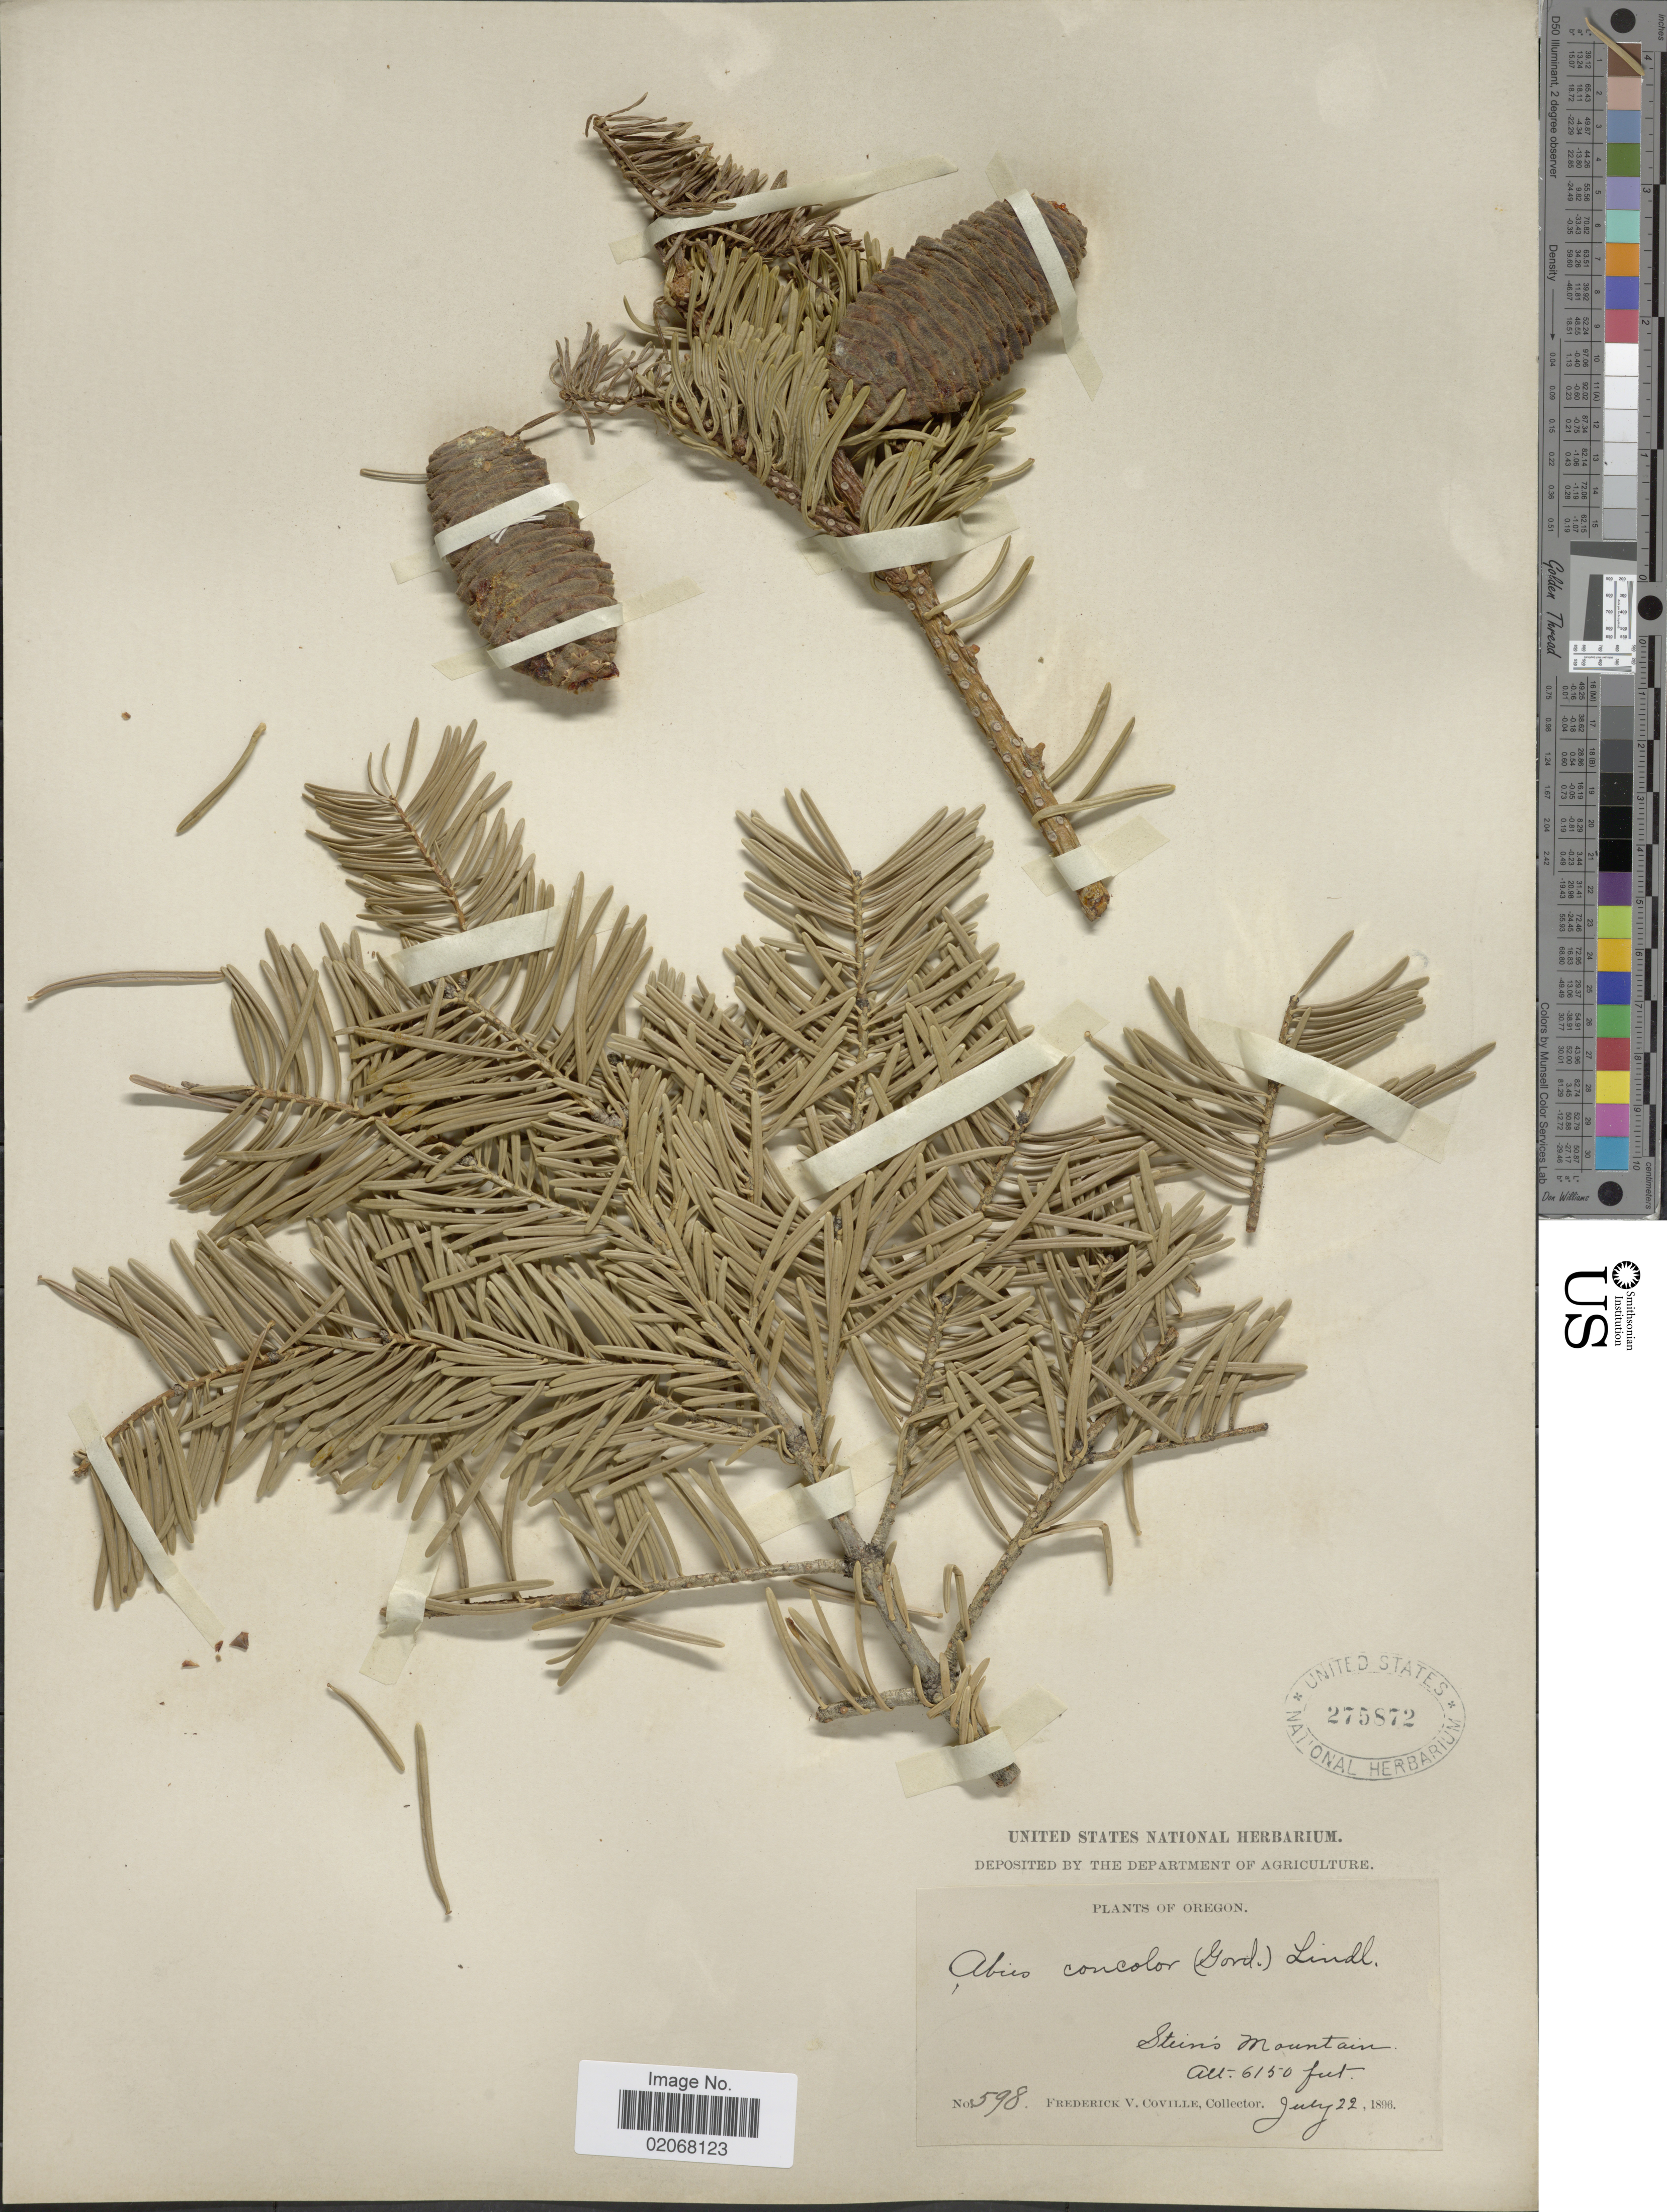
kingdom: Plantae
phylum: Tracheophyta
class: Pinopsida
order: Pinales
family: Pinaceae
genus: Abies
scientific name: Abies concolor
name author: (Gordon & Glend.) Lindl. ex Hildebr.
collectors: F. V. Coville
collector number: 598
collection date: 1896-07-22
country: United States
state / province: Oregon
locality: Stein's Mountain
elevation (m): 1875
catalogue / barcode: US 275872